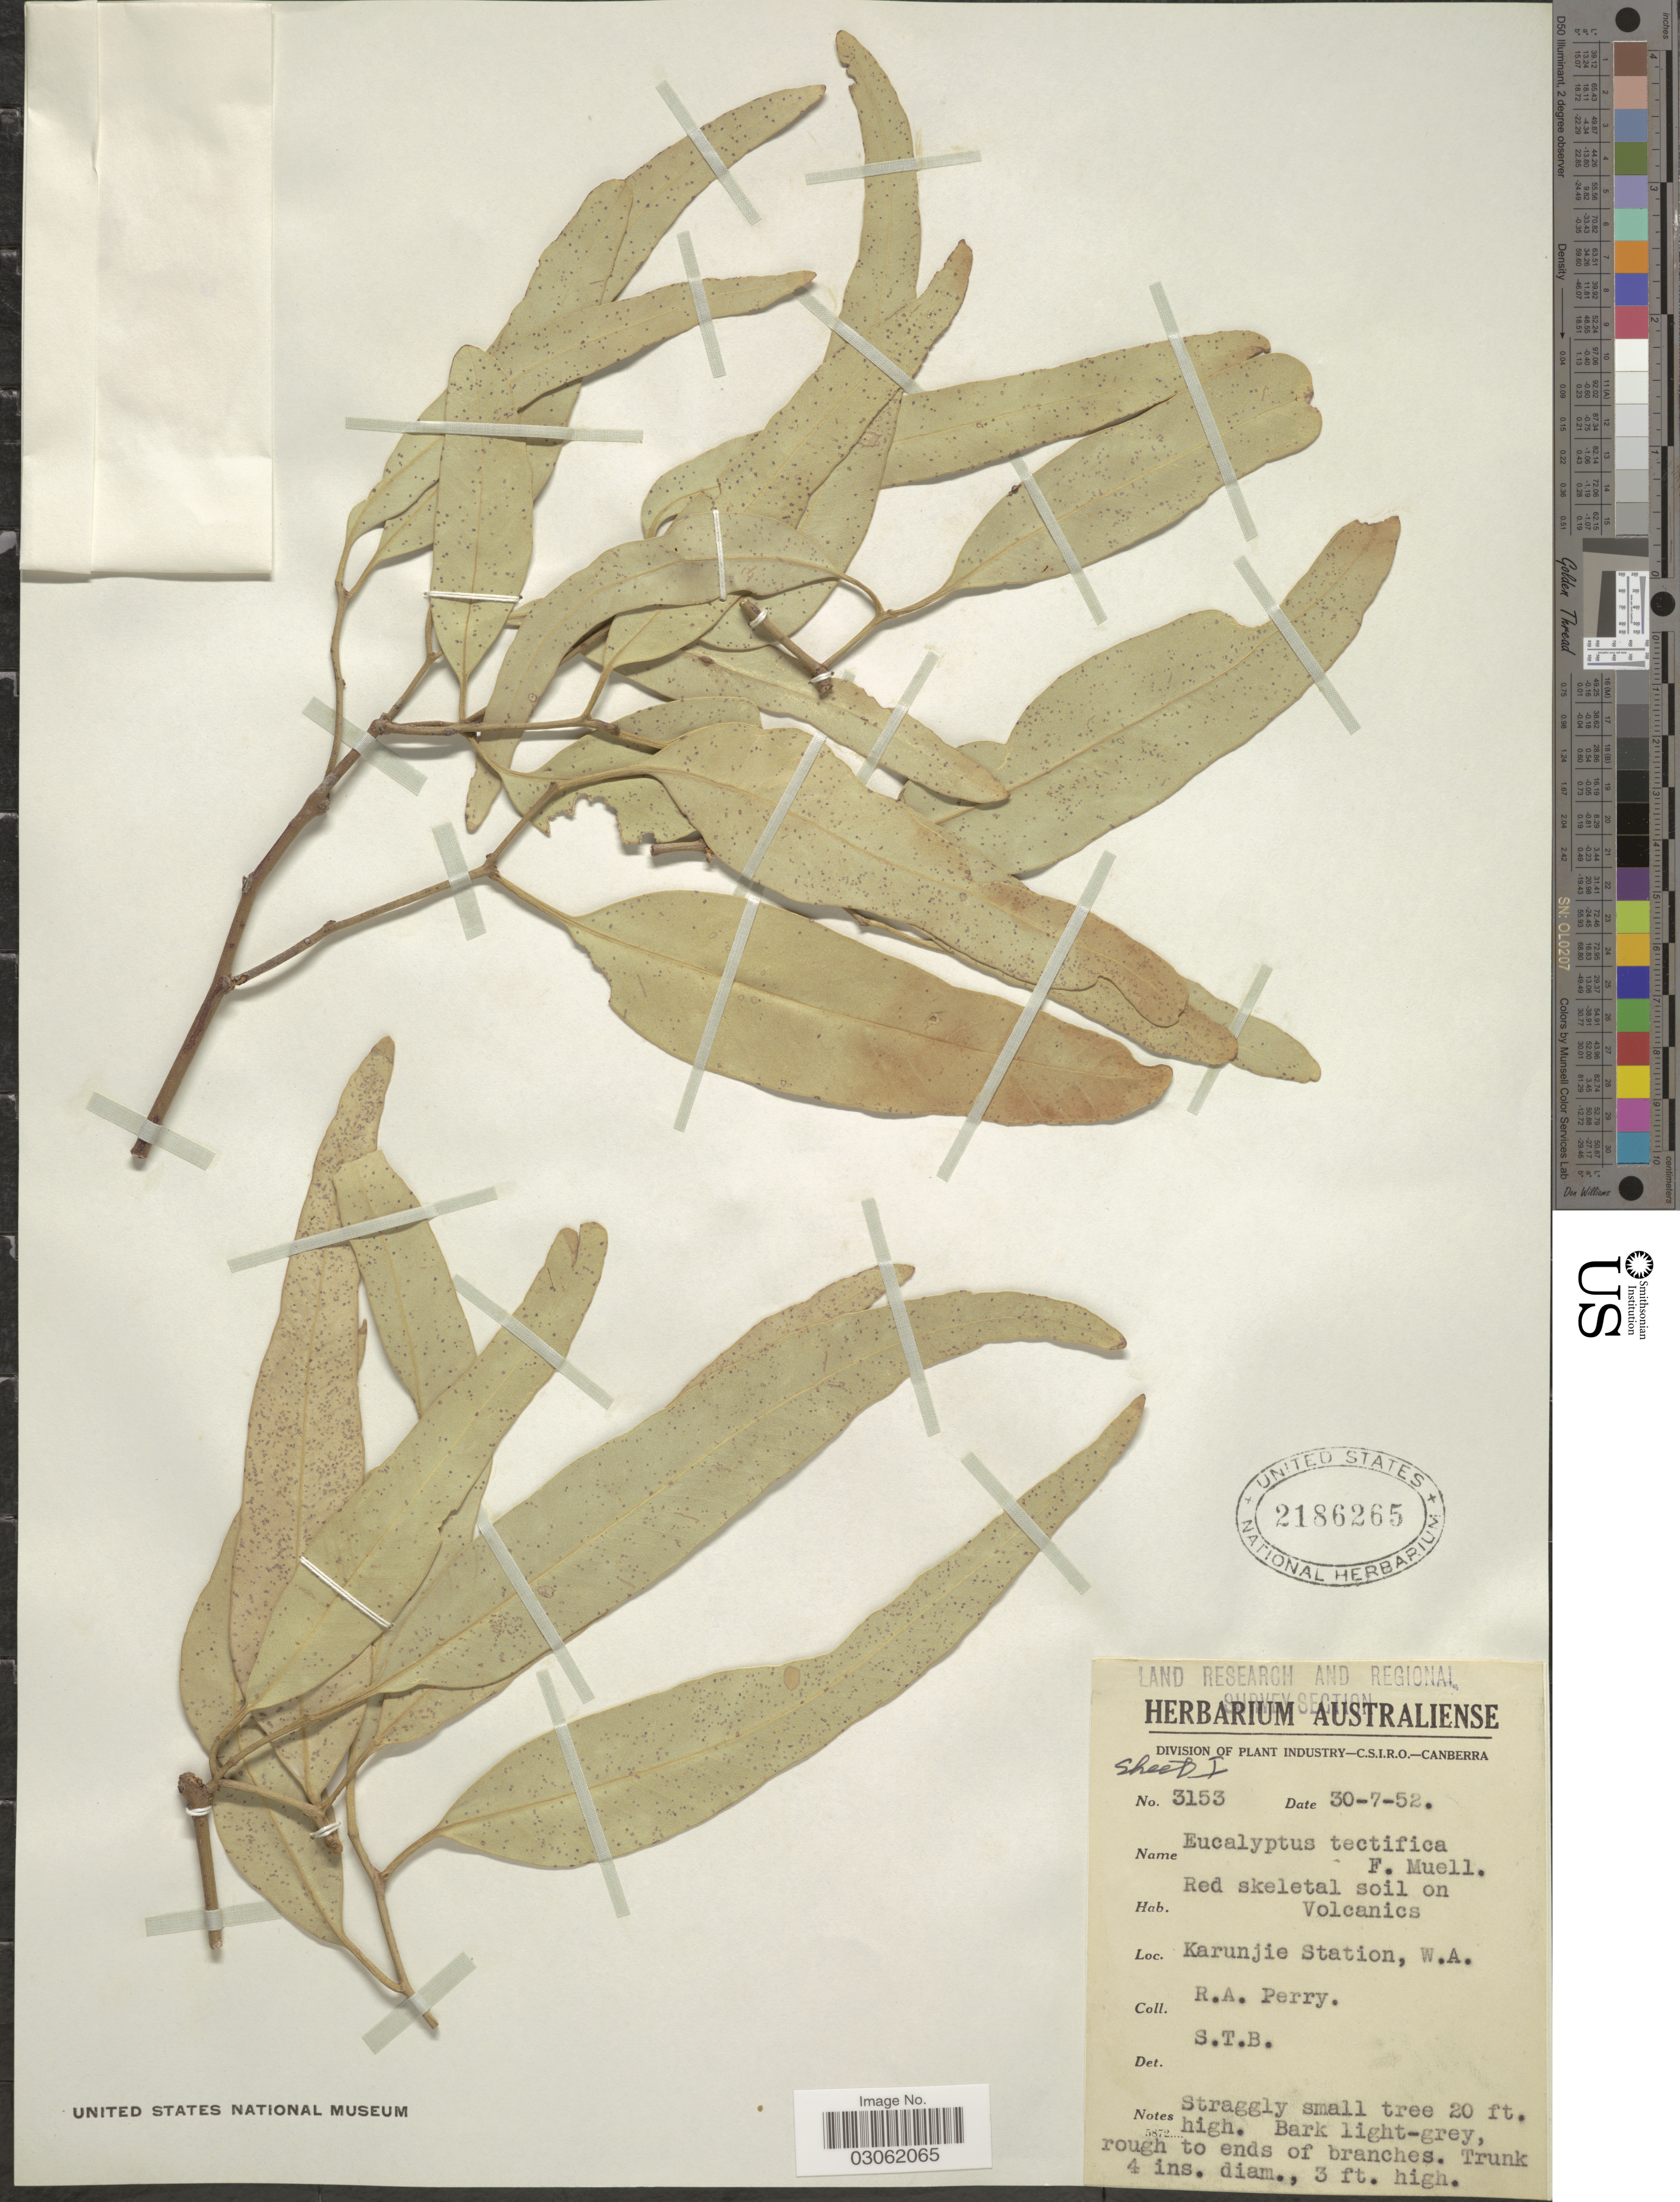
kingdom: Plantae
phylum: Tracheophyta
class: Magnoliopsida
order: Myrtales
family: Myrtaceae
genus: Eucalyptus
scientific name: Eucalyptus tectifica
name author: F. Muell.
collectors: Perry, R. A.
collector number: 3153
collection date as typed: Transcribed d/m/y: 30/7/52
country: Australia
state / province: Western Australia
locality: Karunjie Station, W. A.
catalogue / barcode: US 2186265